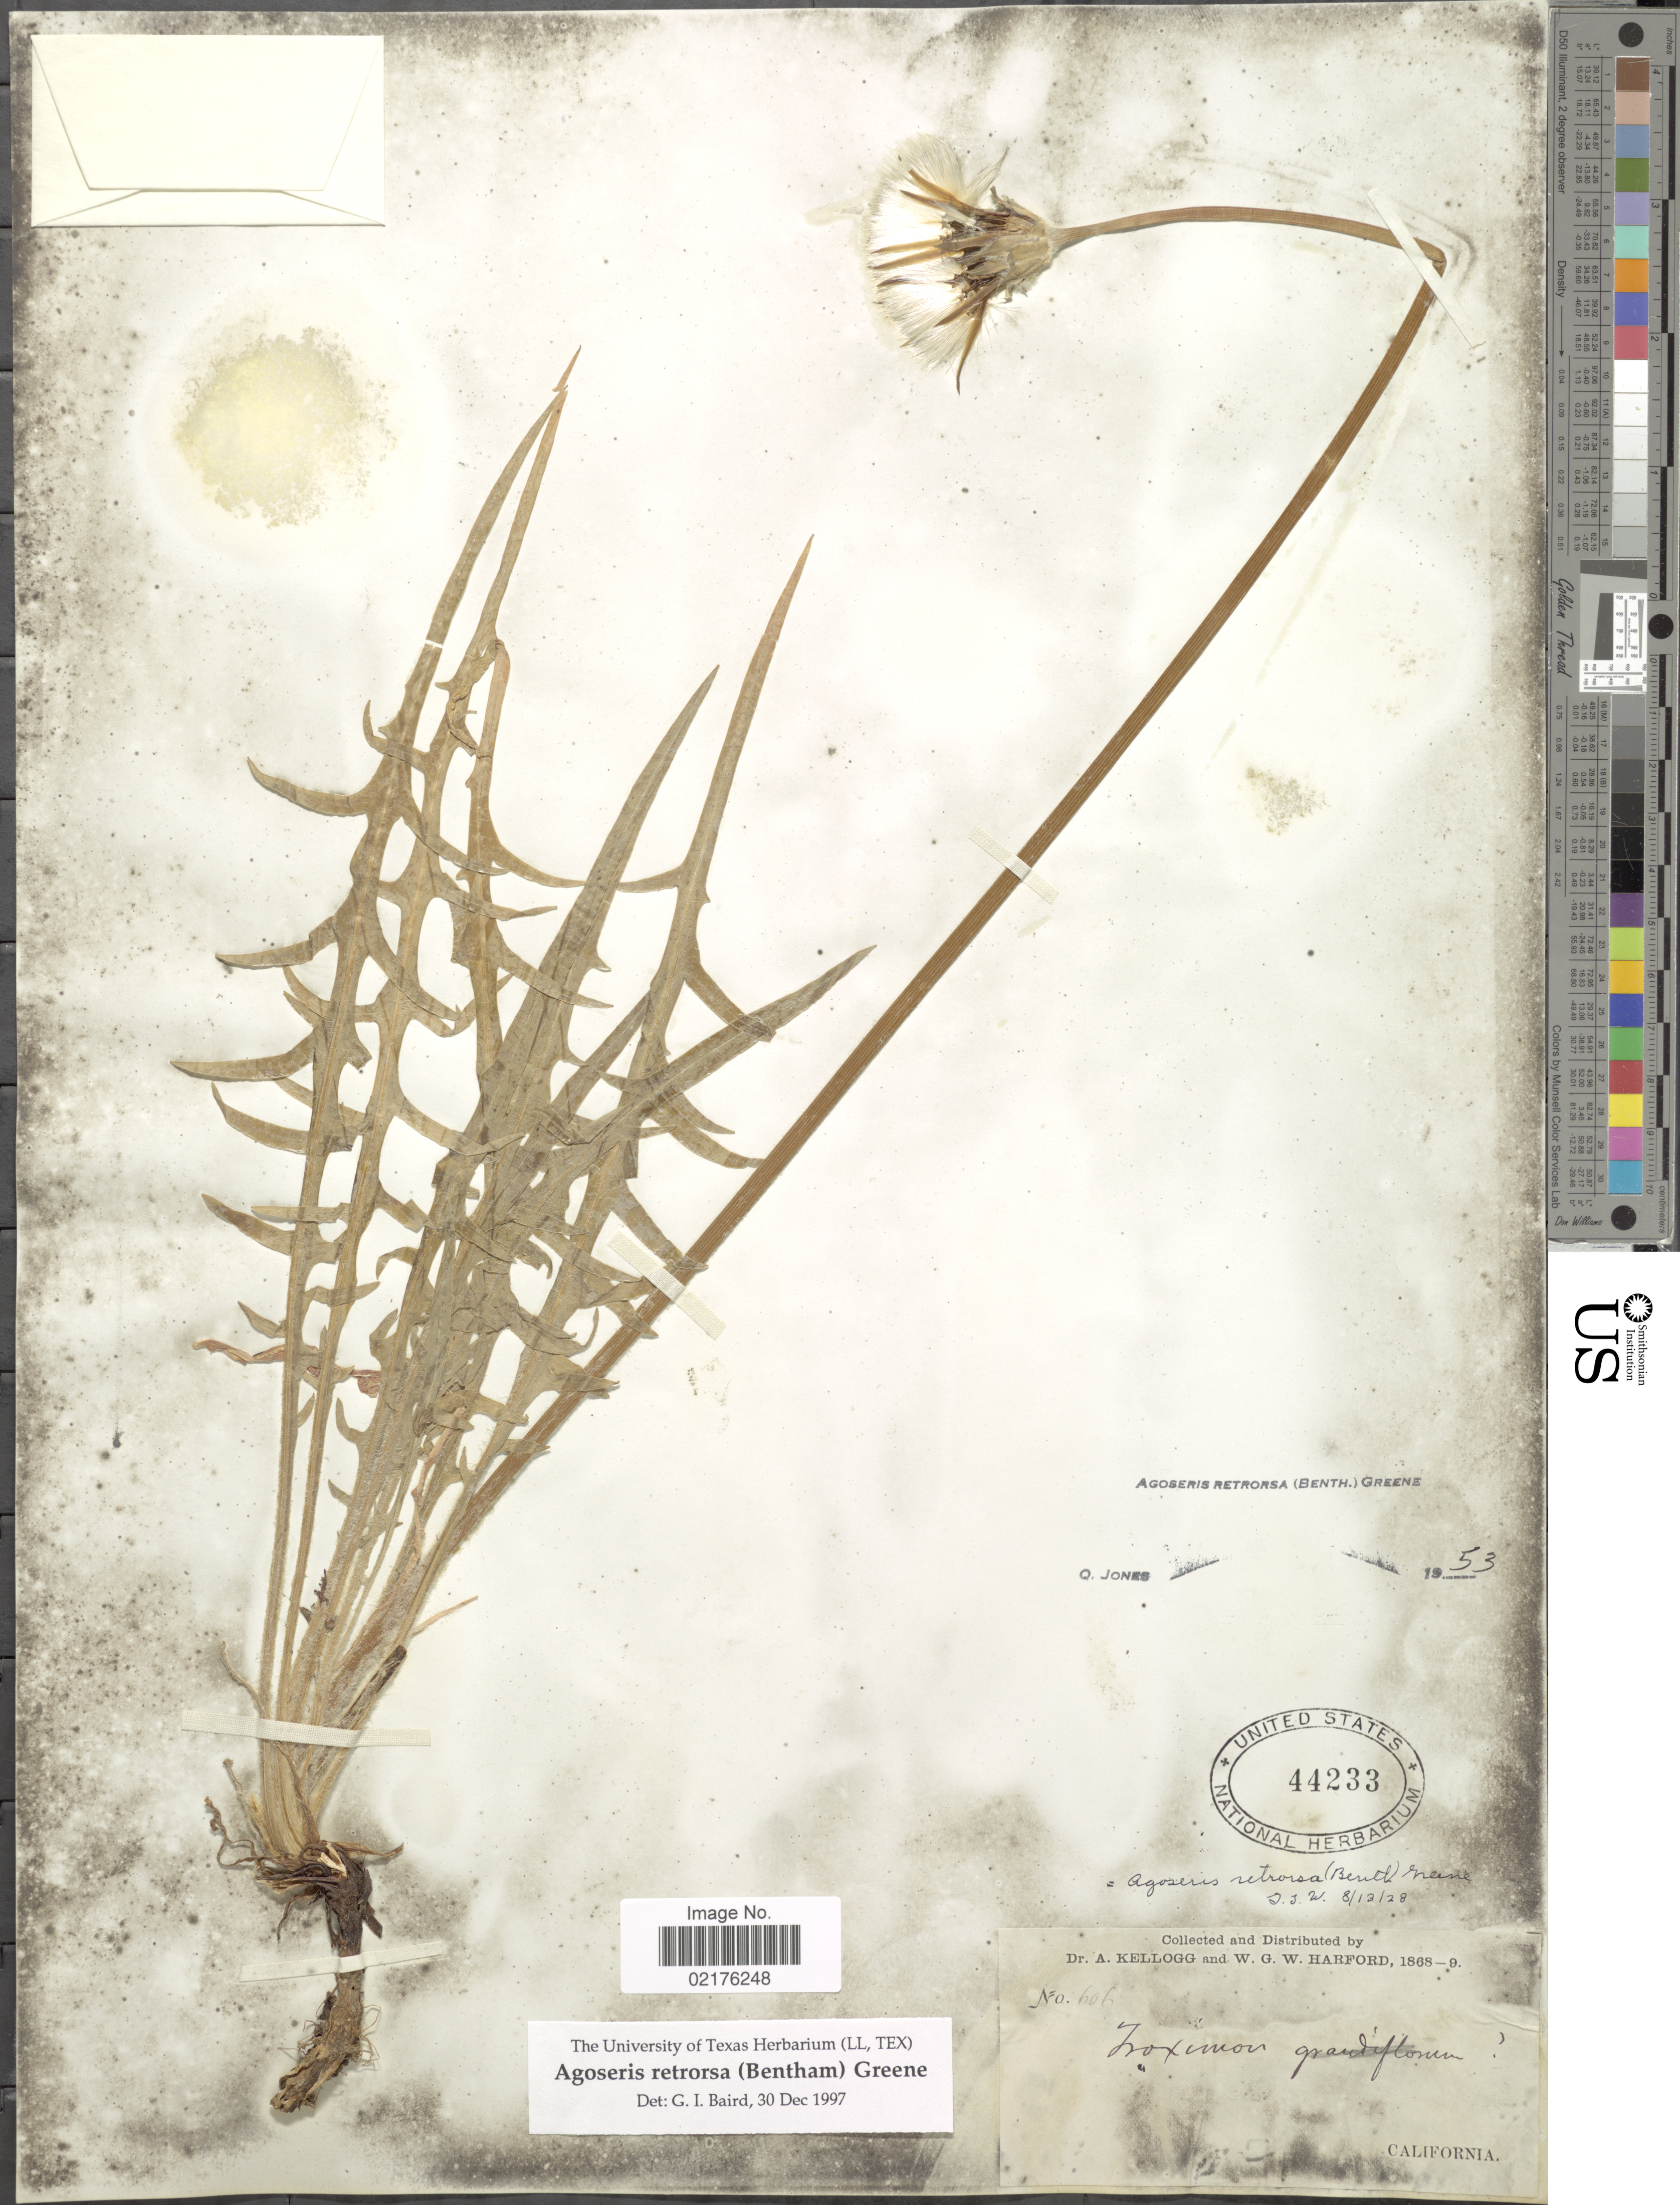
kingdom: Plantae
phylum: Tracheophyta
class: Magnoliopsida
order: Asterales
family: Asteraceae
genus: Agoseris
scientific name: Agoseris retrorsa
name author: (Benth.) Greene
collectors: A. Kellogg & W. G. W. Harford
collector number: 606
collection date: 1868/1869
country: United States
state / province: California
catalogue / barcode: US 44233